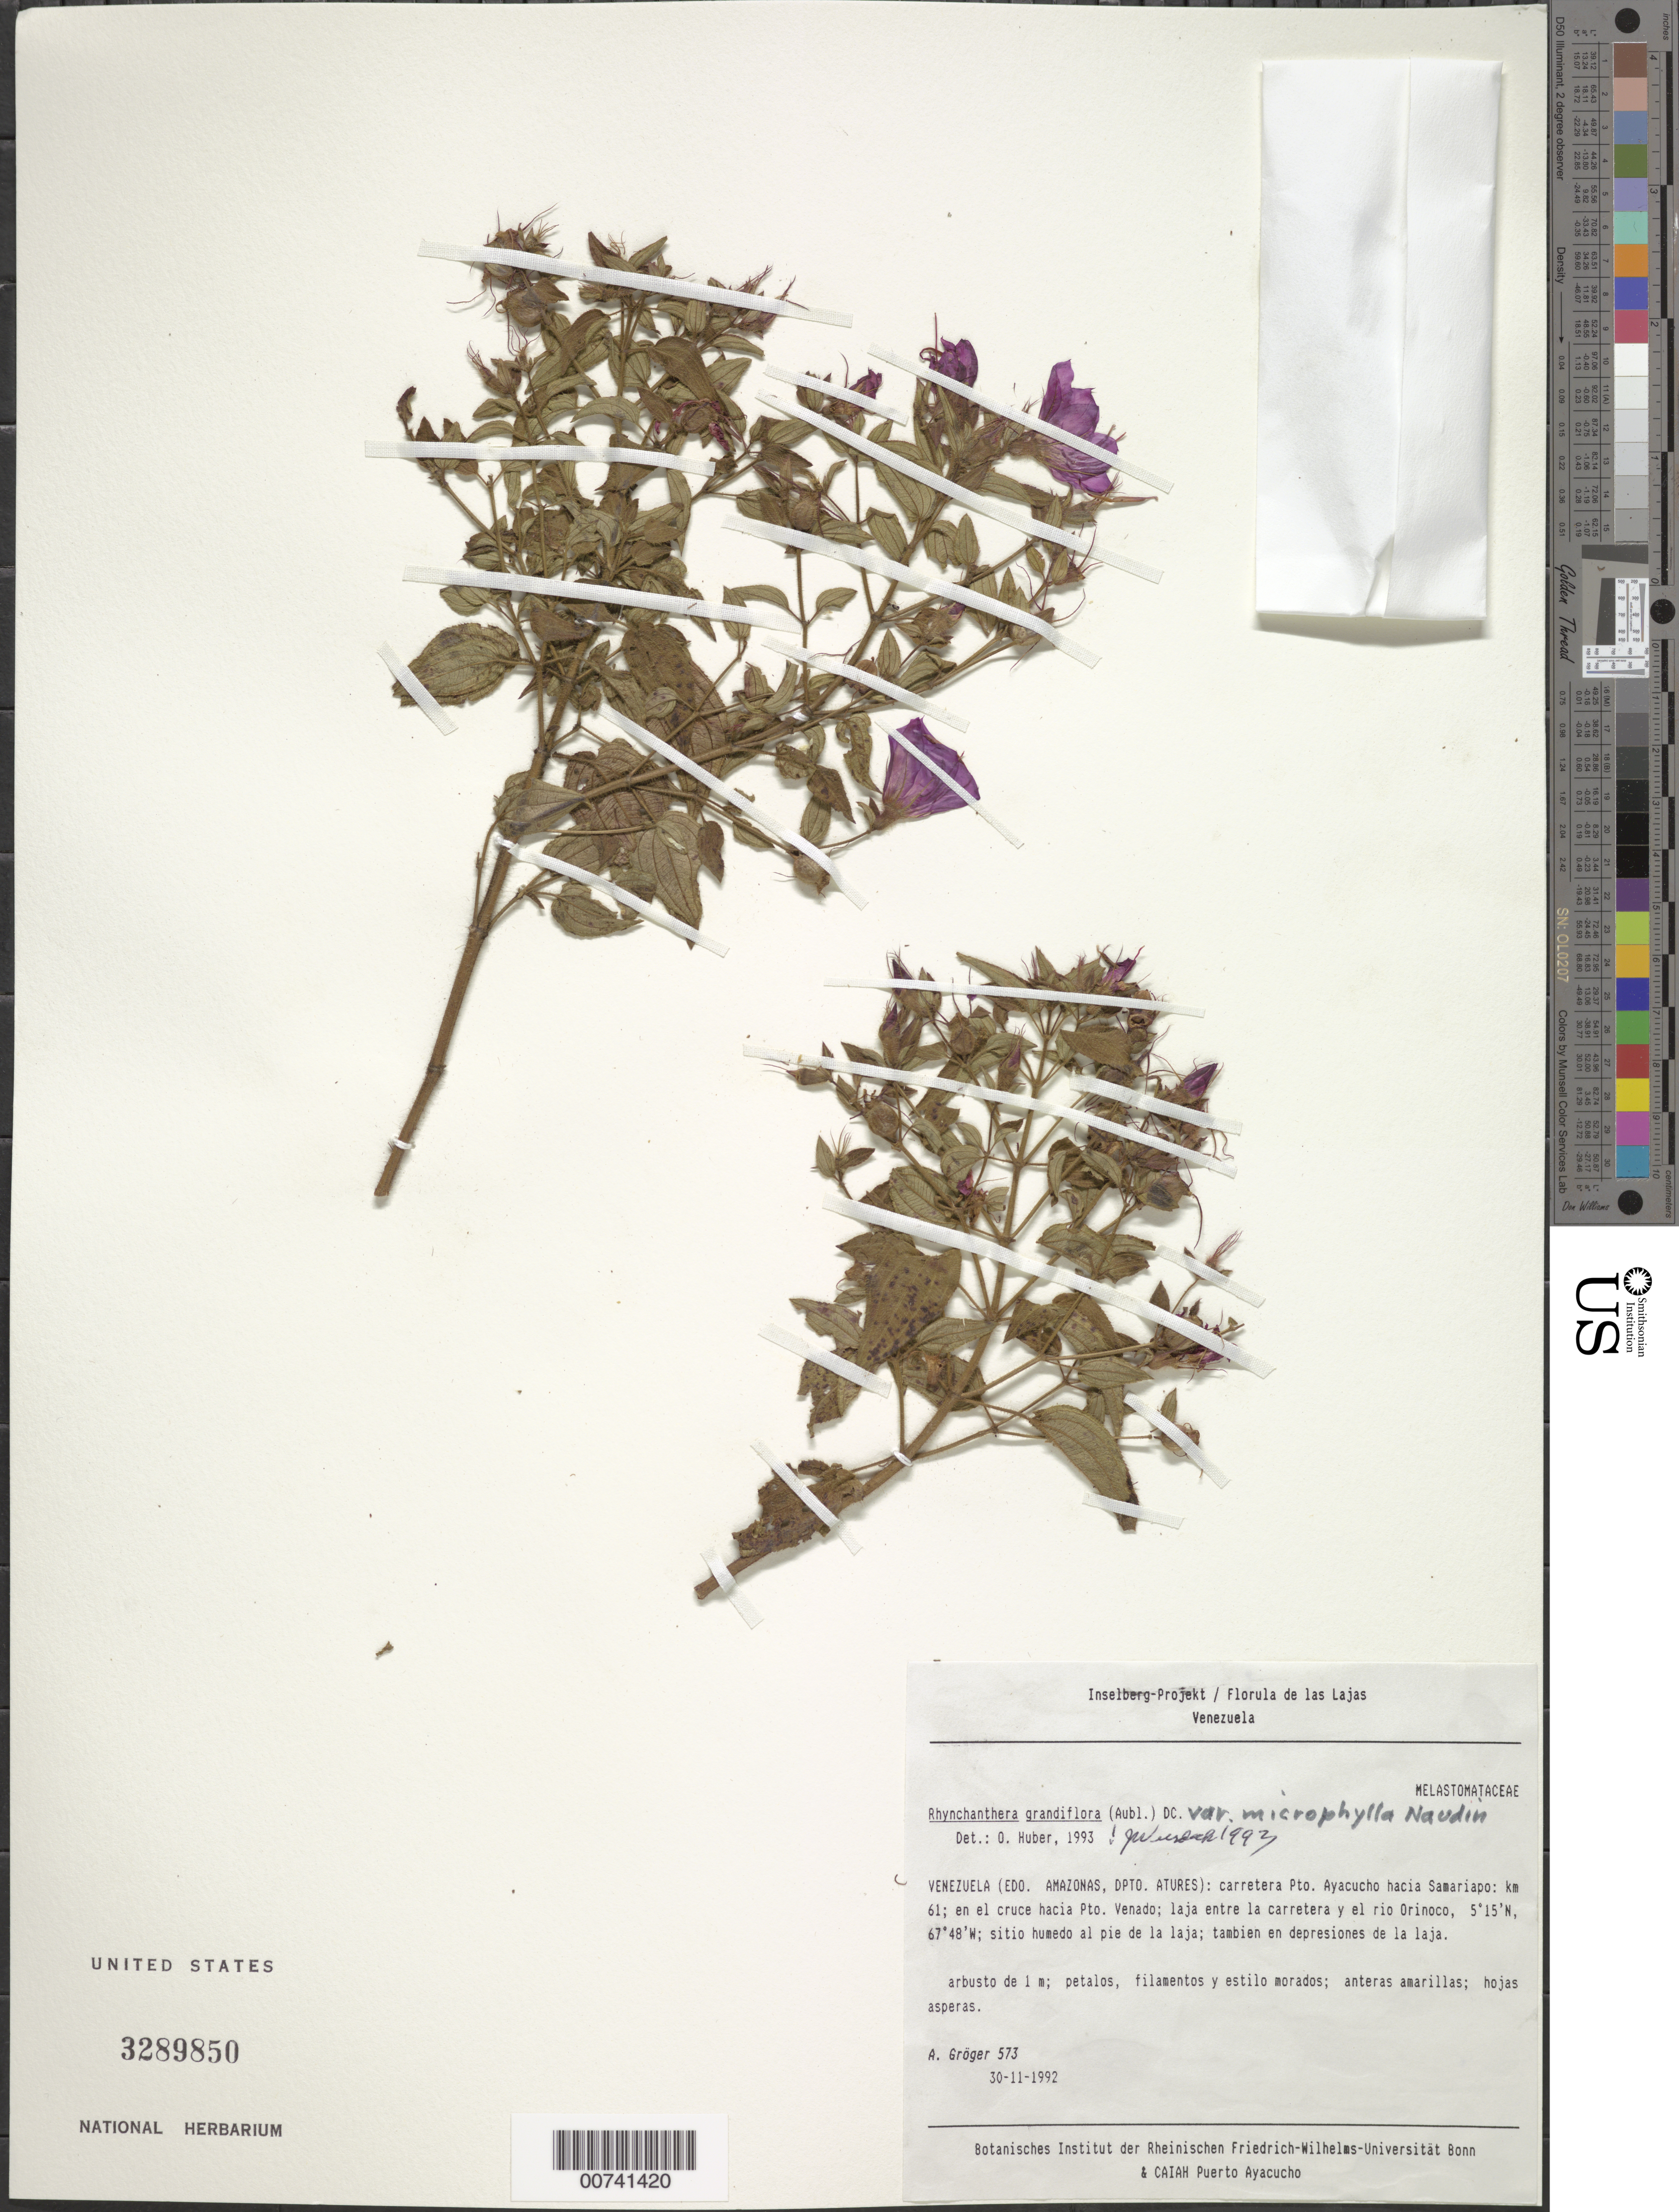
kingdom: Plantae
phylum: Tracheophyta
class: Magnoliopsida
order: Myrtales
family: Melastomataceae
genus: Rhynchanthera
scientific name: Rhynchanthera grandiflora var. microphylla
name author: Naudin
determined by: Wurdack, John J., (US), US (UNITED STATES)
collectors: A. Gröger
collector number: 573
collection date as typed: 30-Nov-92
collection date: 1992-11-30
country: Venezuela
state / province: Amazonas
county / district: Atures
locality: Puerto Ayacucho hacia Samariapo; km 61; en cruce hacia Pto. Venado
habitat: Sitio humedo al pié de la laja; tambien en depresiones de la laja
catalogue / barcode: US 3289850